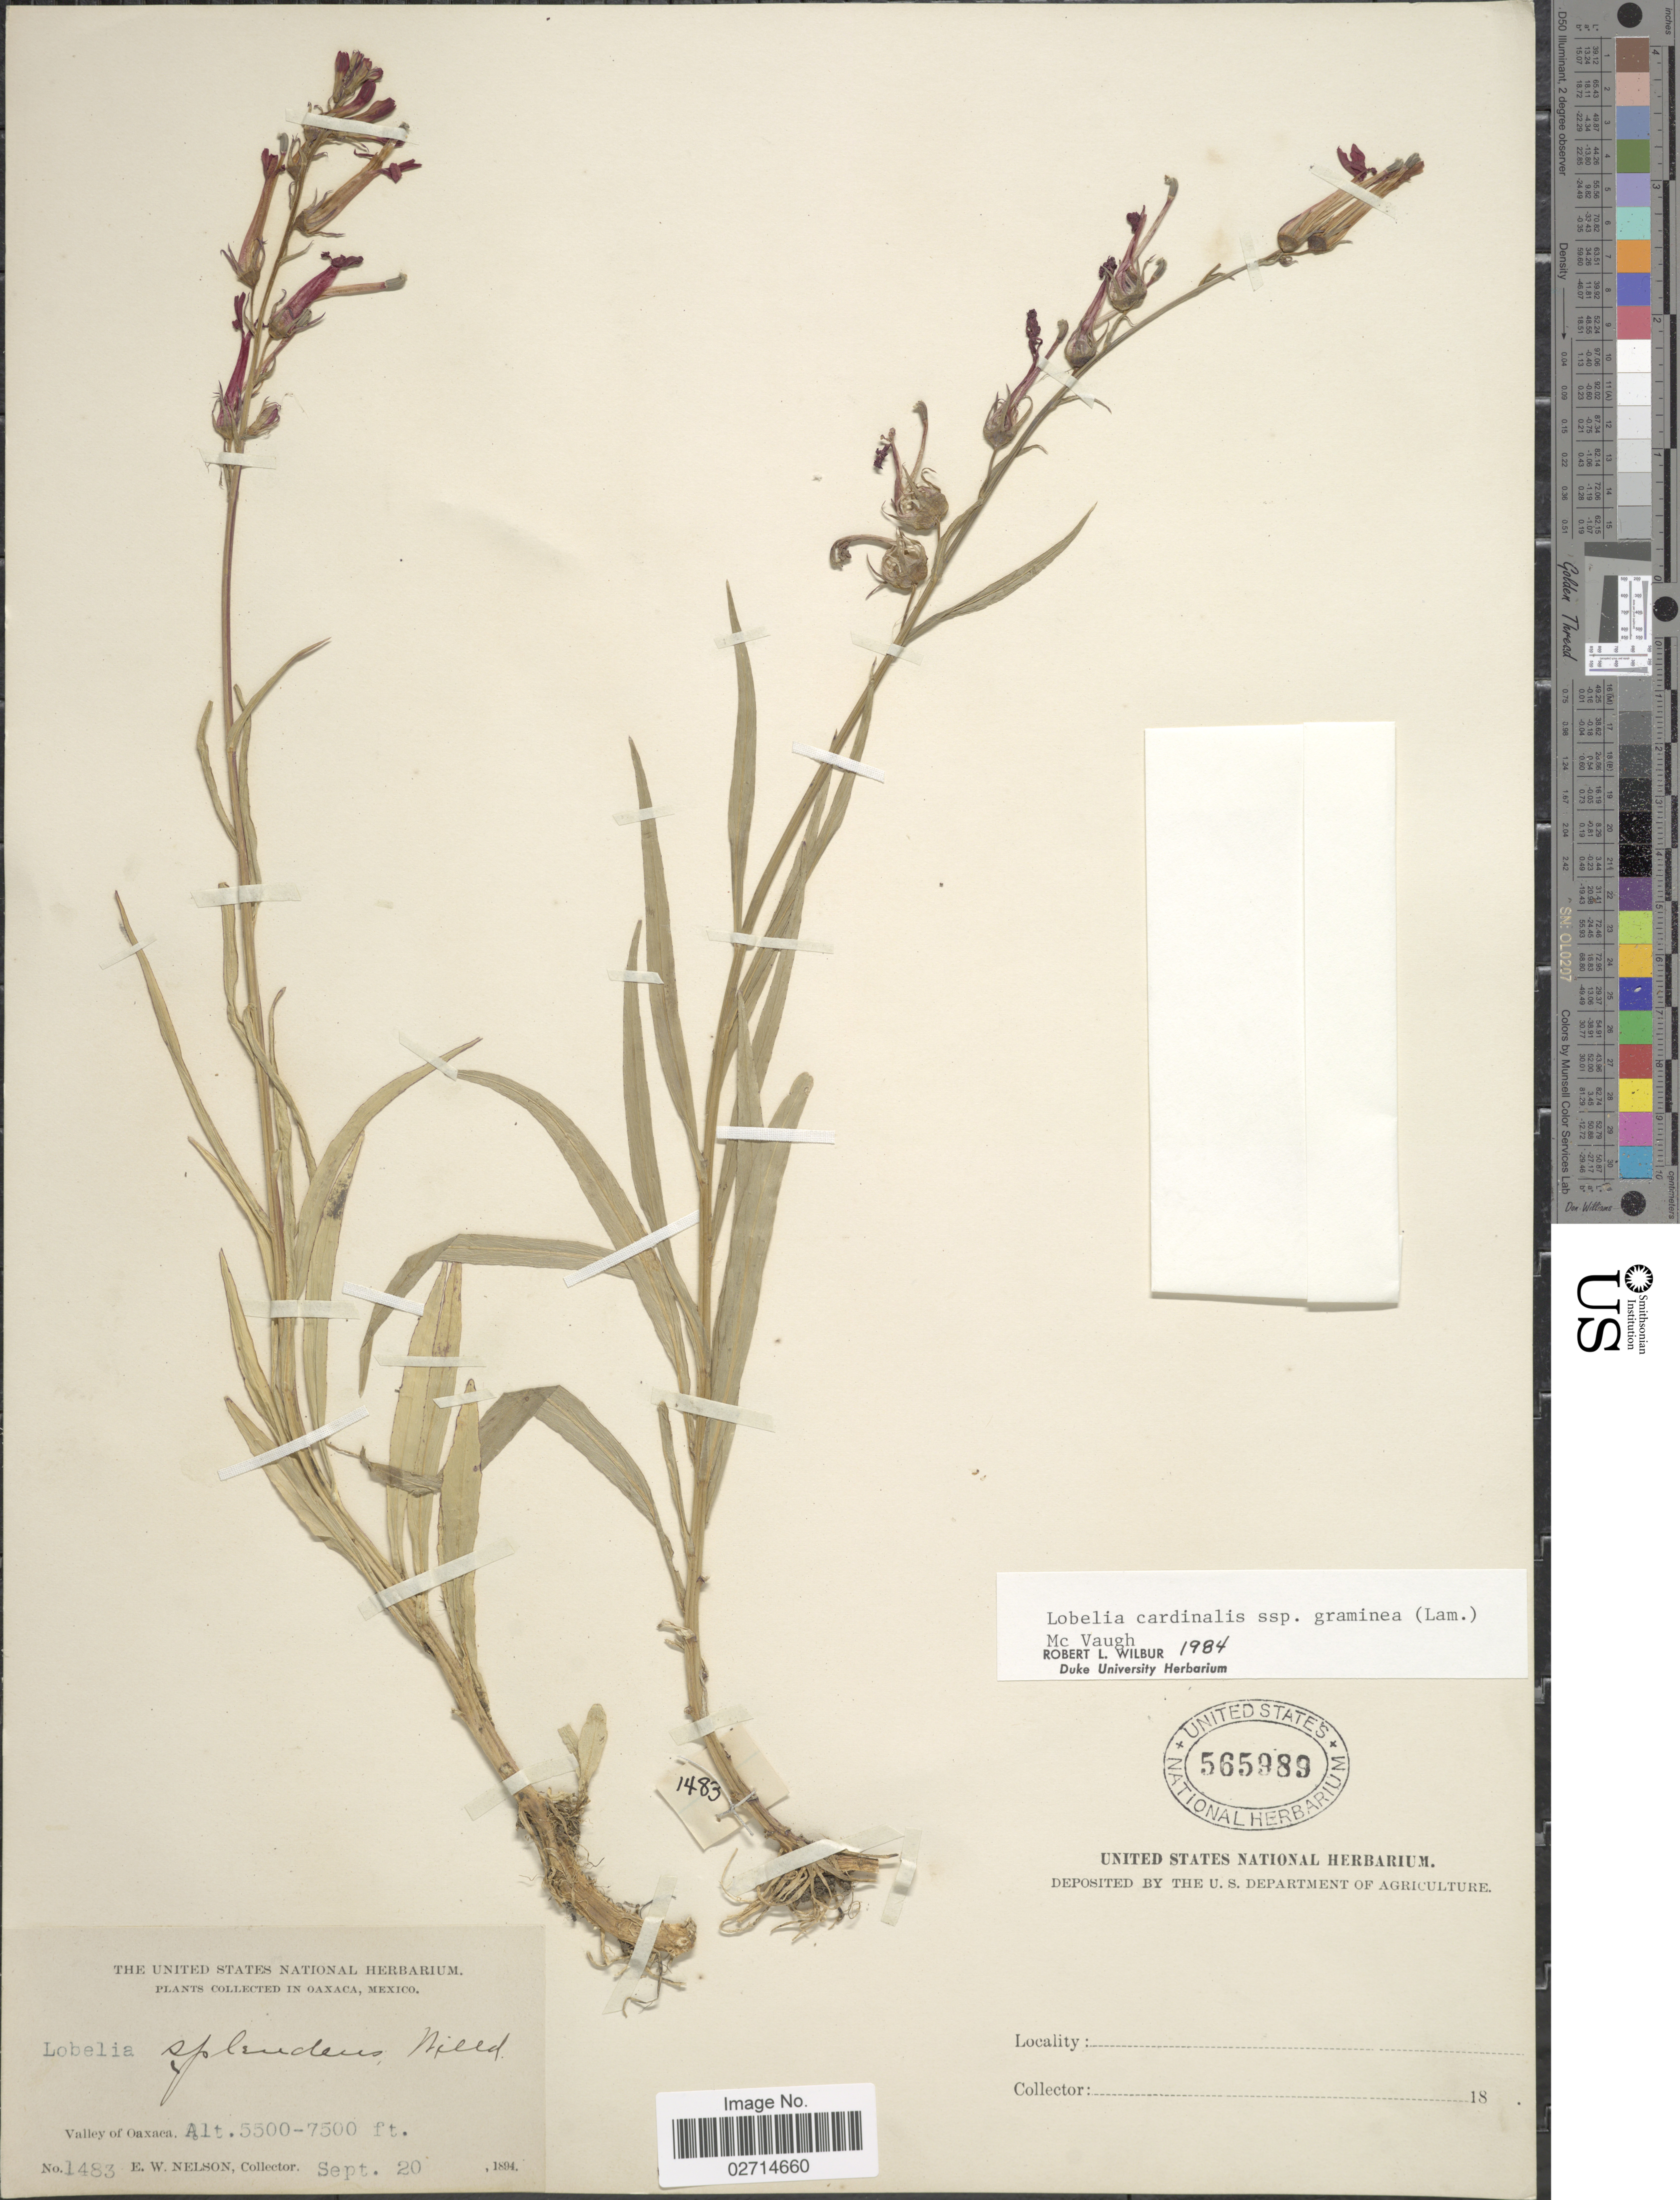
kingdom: Plantae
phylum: Tracheophyta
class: Magnoliopsida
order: Asterales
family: Campanulaceae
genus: Lobelia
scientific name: Lobelia cardinalis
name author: L.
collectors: E. W. Nelson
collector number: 1483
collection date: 1894-09-20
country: Mexico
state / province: Oaxaca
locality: Valley of Oaxaca.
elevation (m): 1676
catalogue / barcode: US 565989